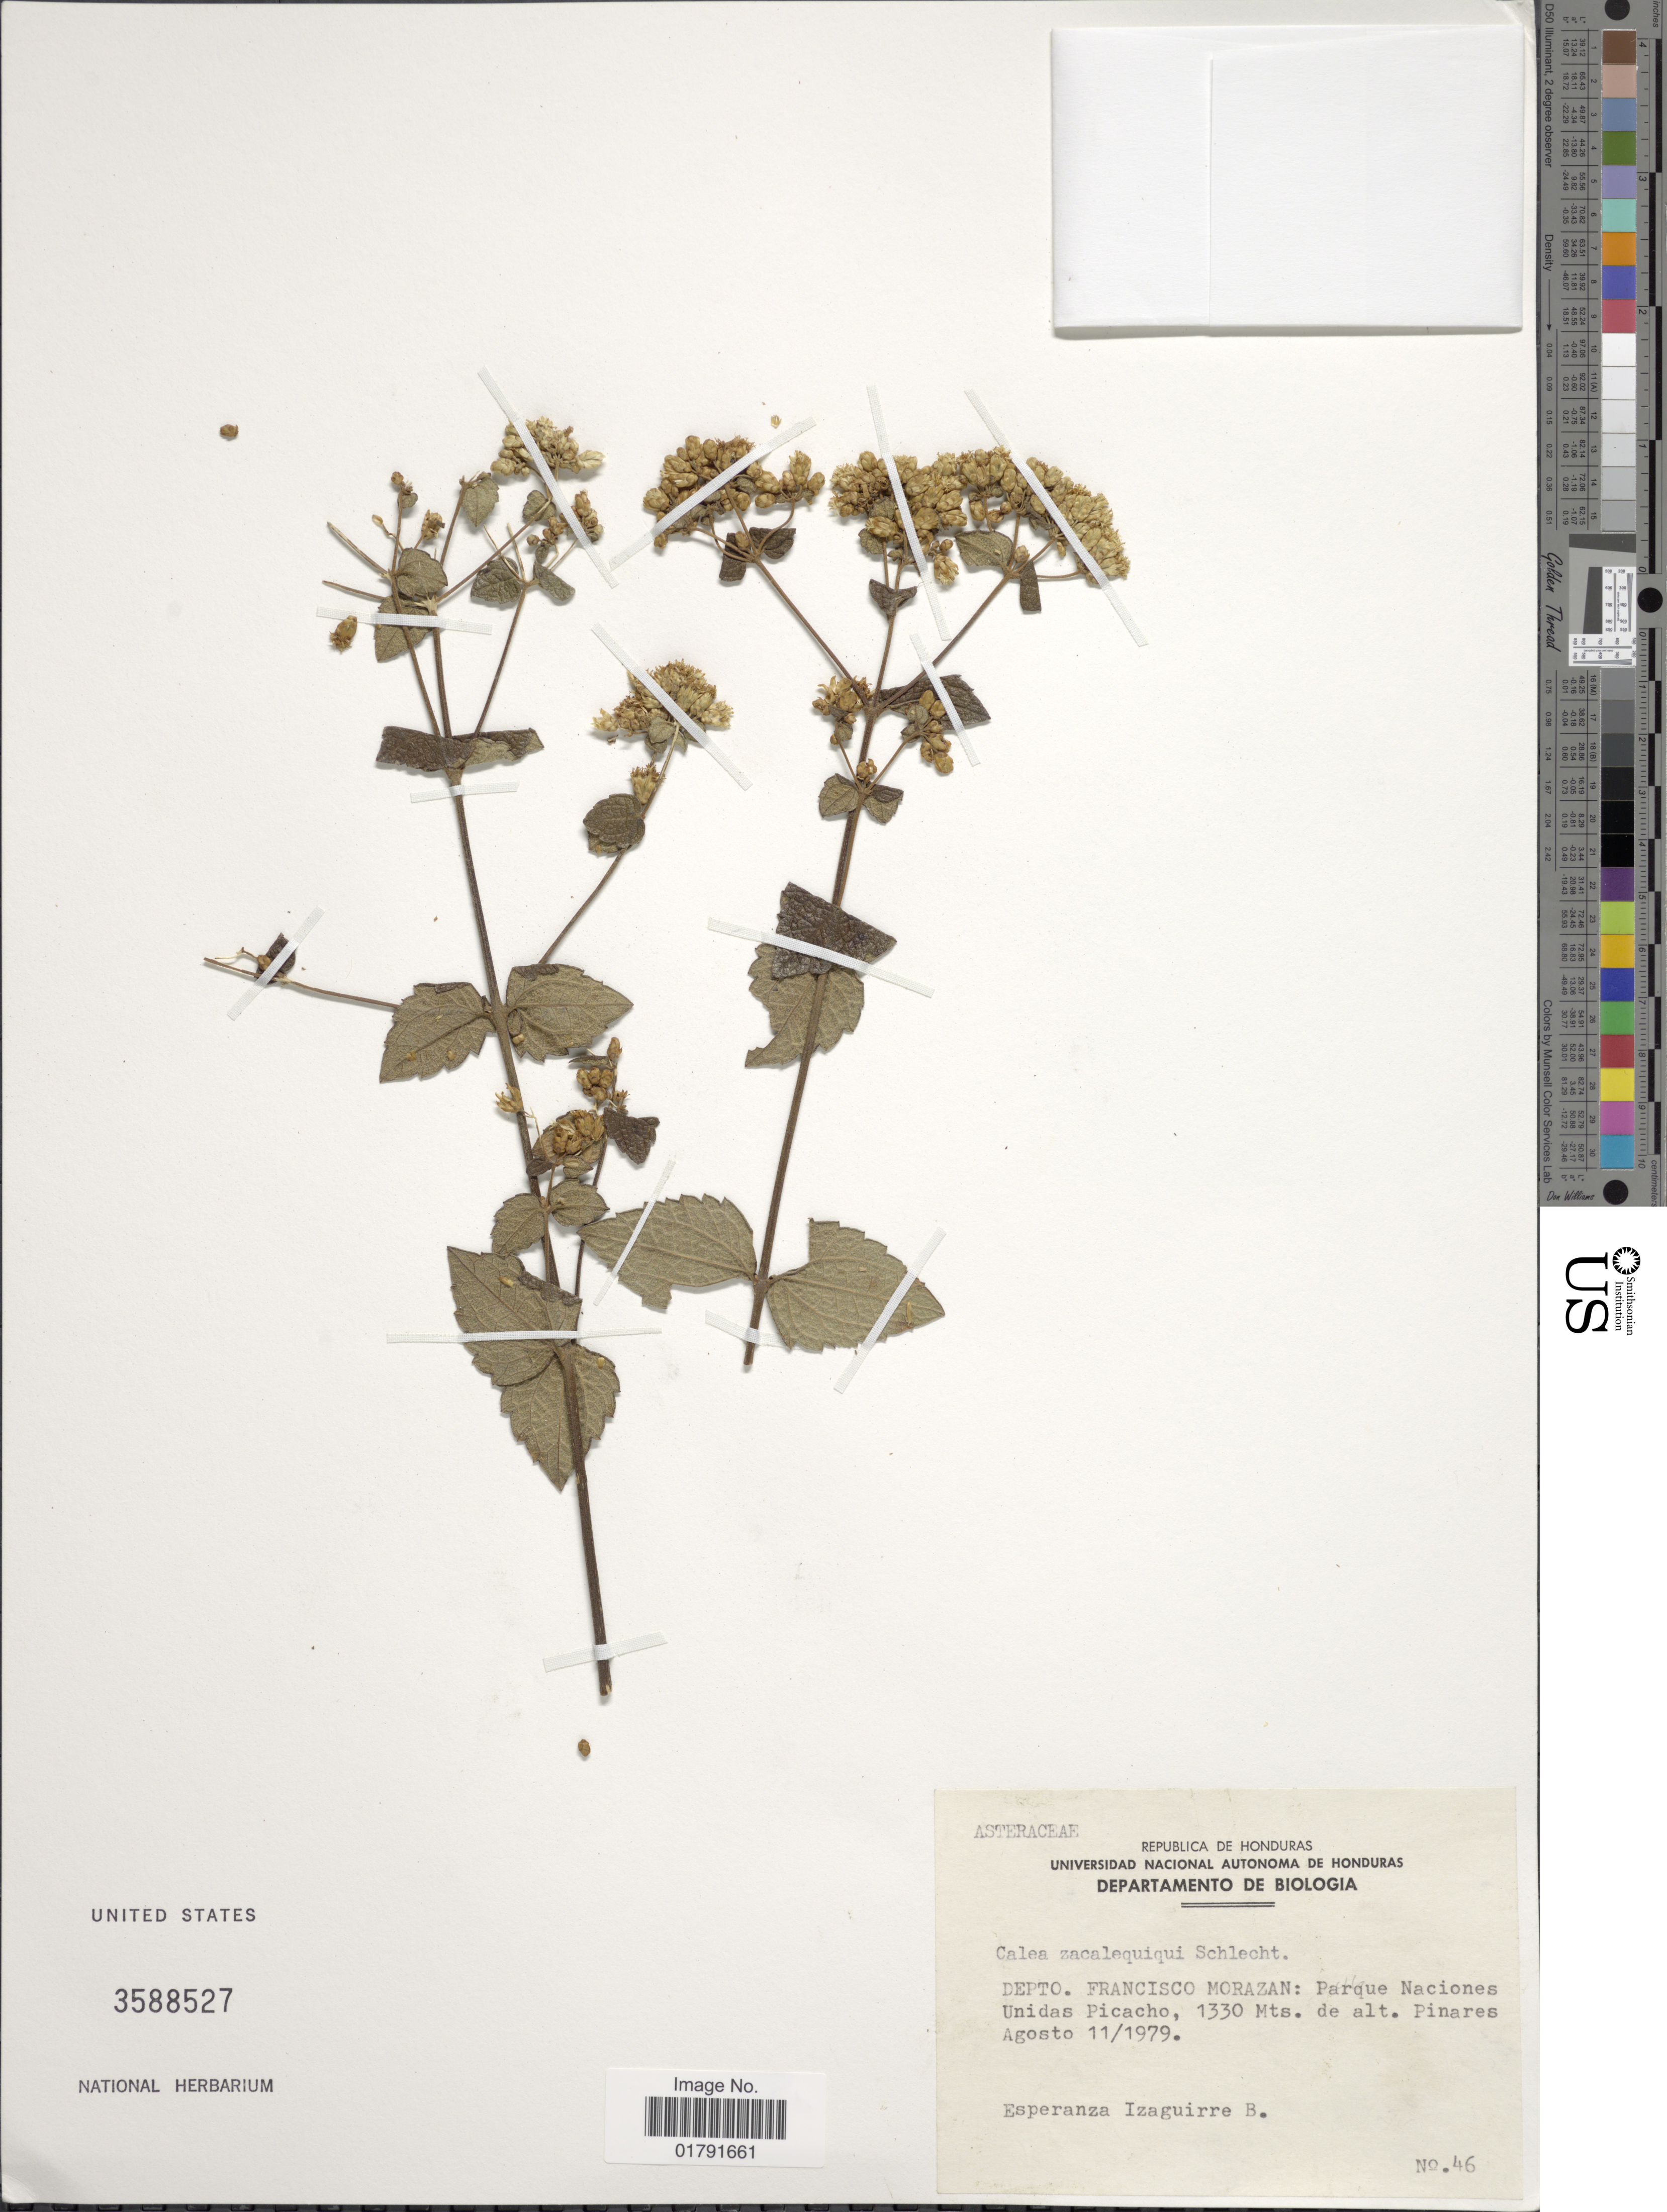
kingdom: Plantae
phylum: Tracheophyta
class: Magnoliopsida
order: Asterales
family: Asteraceae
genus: Calea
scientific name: Calea ternifolia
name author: Kunth in Humb. et al.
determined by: Bueno, Vinicius Resende, (ICN), Universidade Federal do Rio Grande do Sul (BRAZIL)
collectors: E. Izaguirre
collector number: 46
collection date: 1979-08-11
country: Honduras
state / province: Fco. Morazán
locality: Parque Naciones Unidas Picacho, Mts. Pinares.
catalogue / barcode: US 3588527